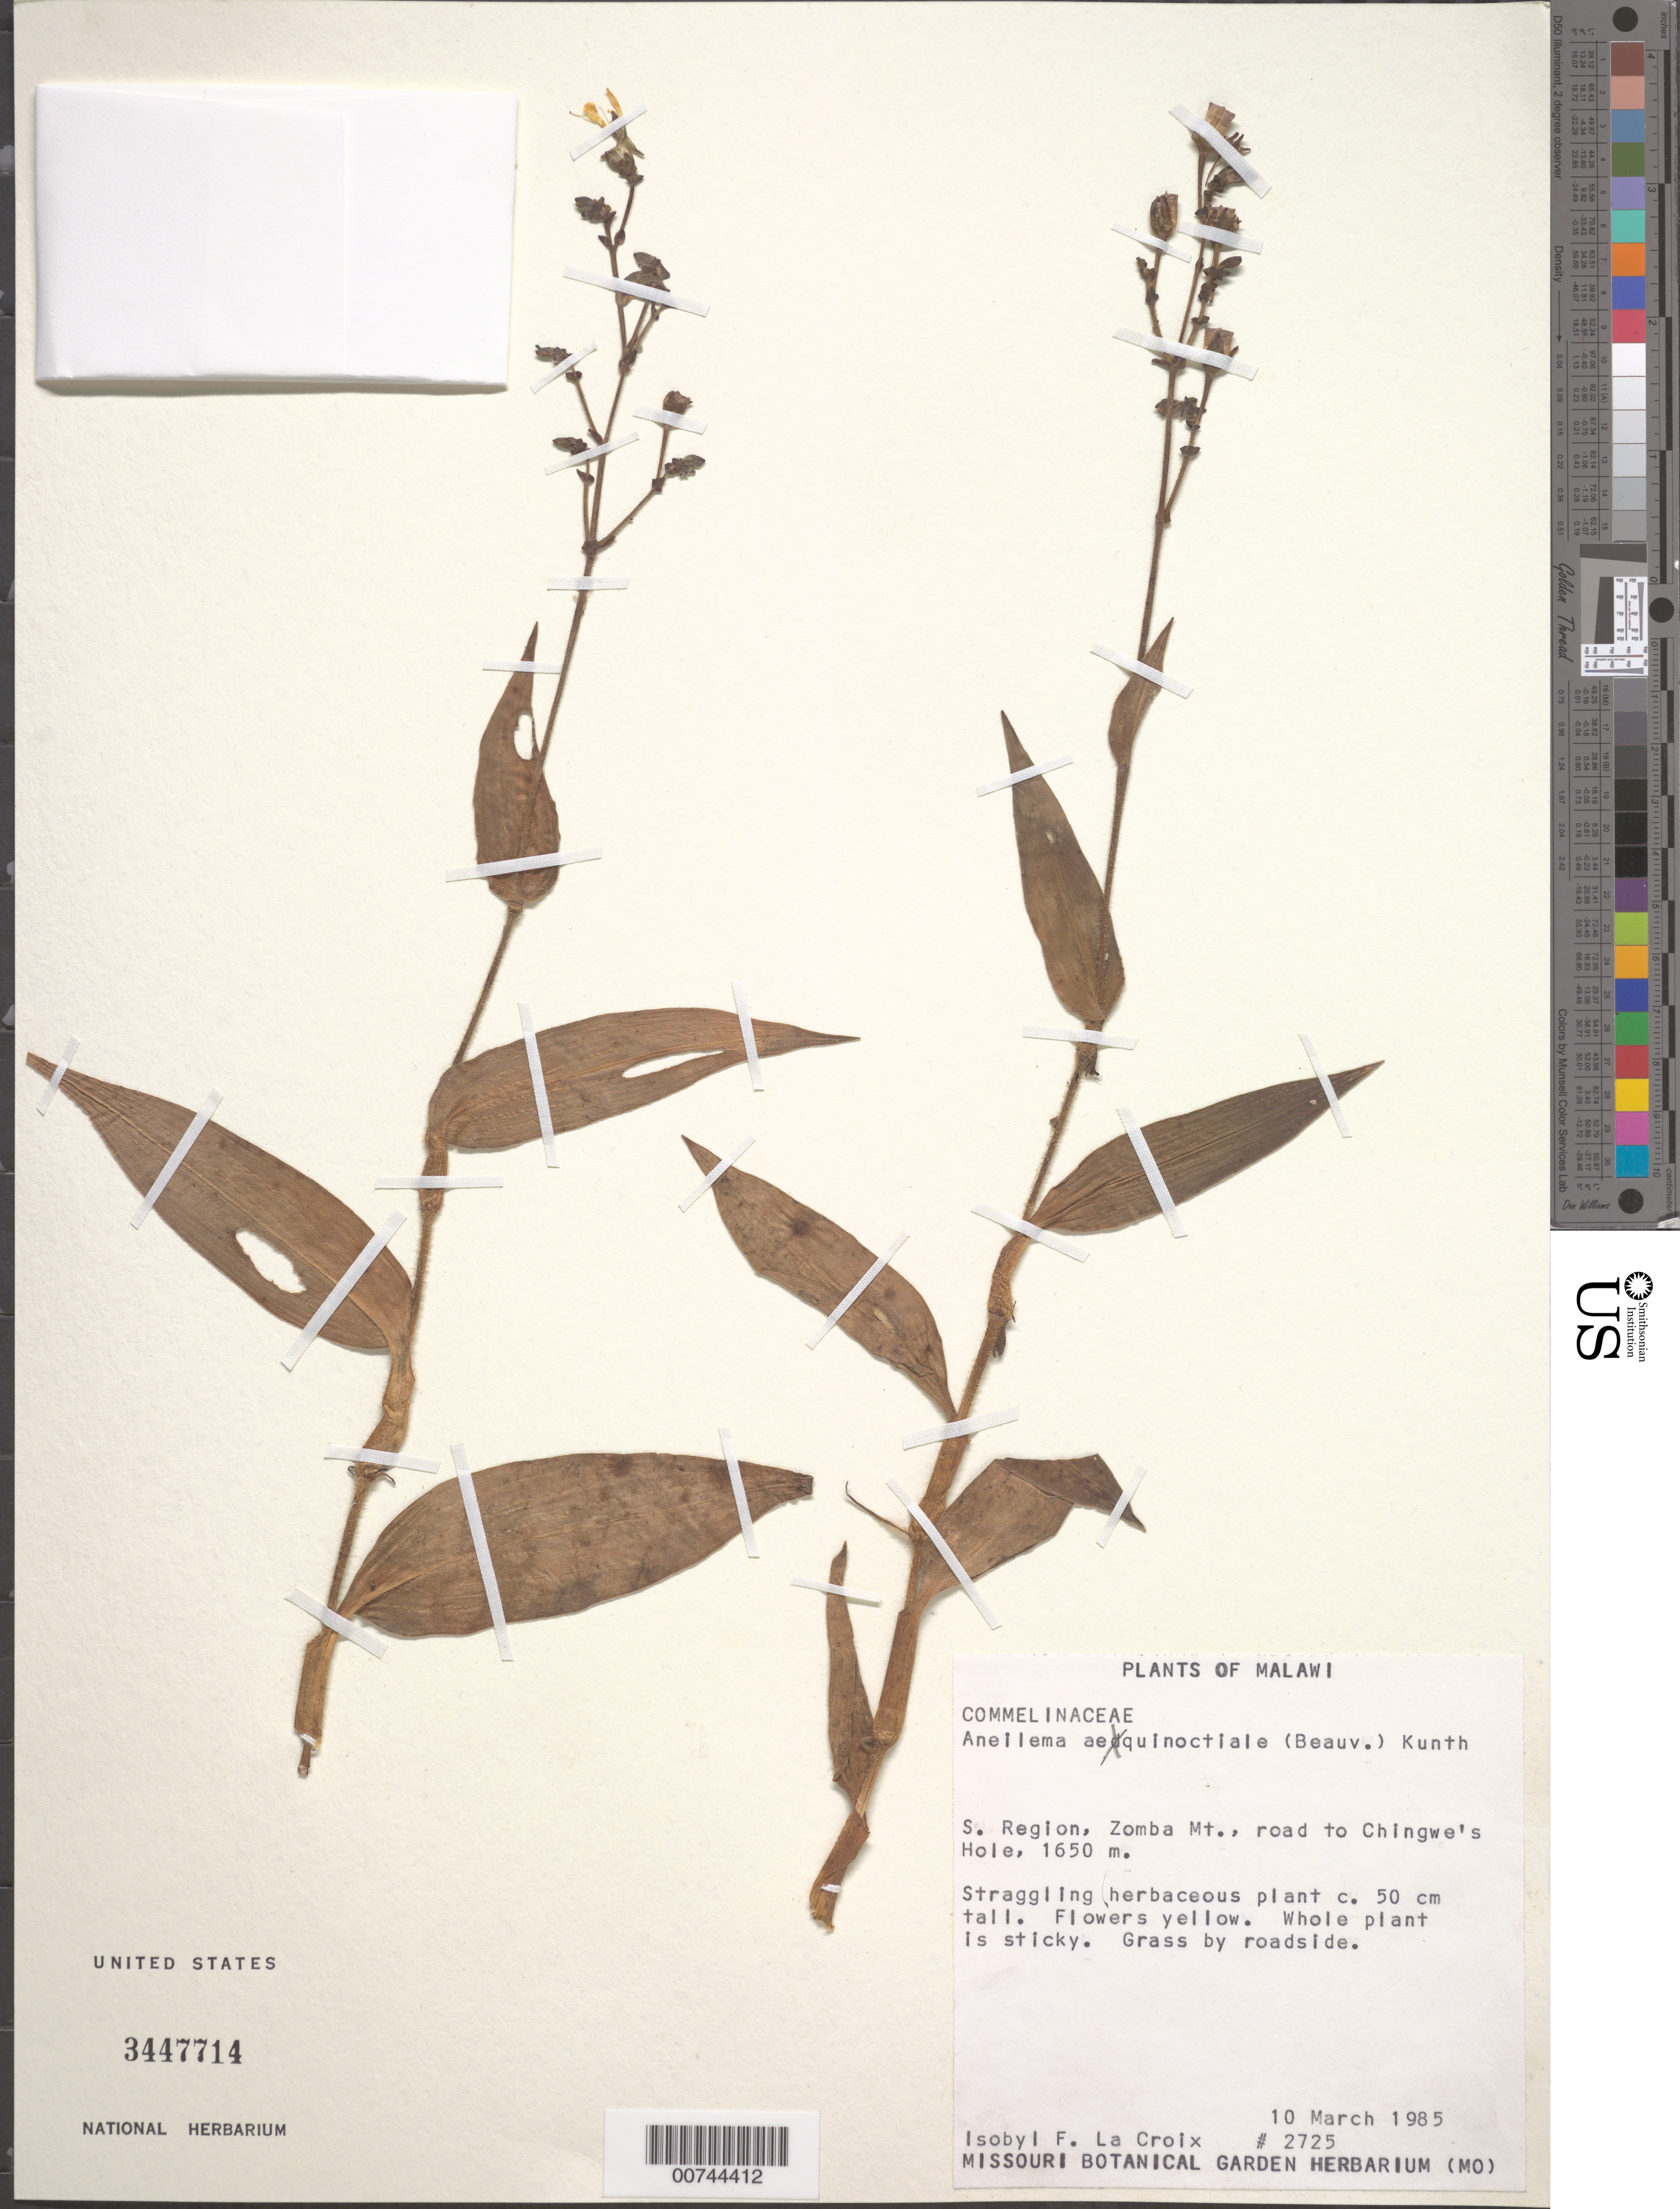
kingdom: Plantae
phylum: Tracheophyta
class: Liliopsida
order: Commelinales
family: Commelinaceae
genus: Aneilema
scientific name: Aneilema aequinoctiale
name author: (P. Beauv.) Loudon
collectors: I. la Croix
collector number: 2725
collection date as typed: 10 Mar 1985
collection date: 1985-03-10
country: Malawi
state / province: Southern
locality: Zomba Mt. , road to Chingwe's Hole.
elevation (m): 1650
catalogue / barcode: US 3447714